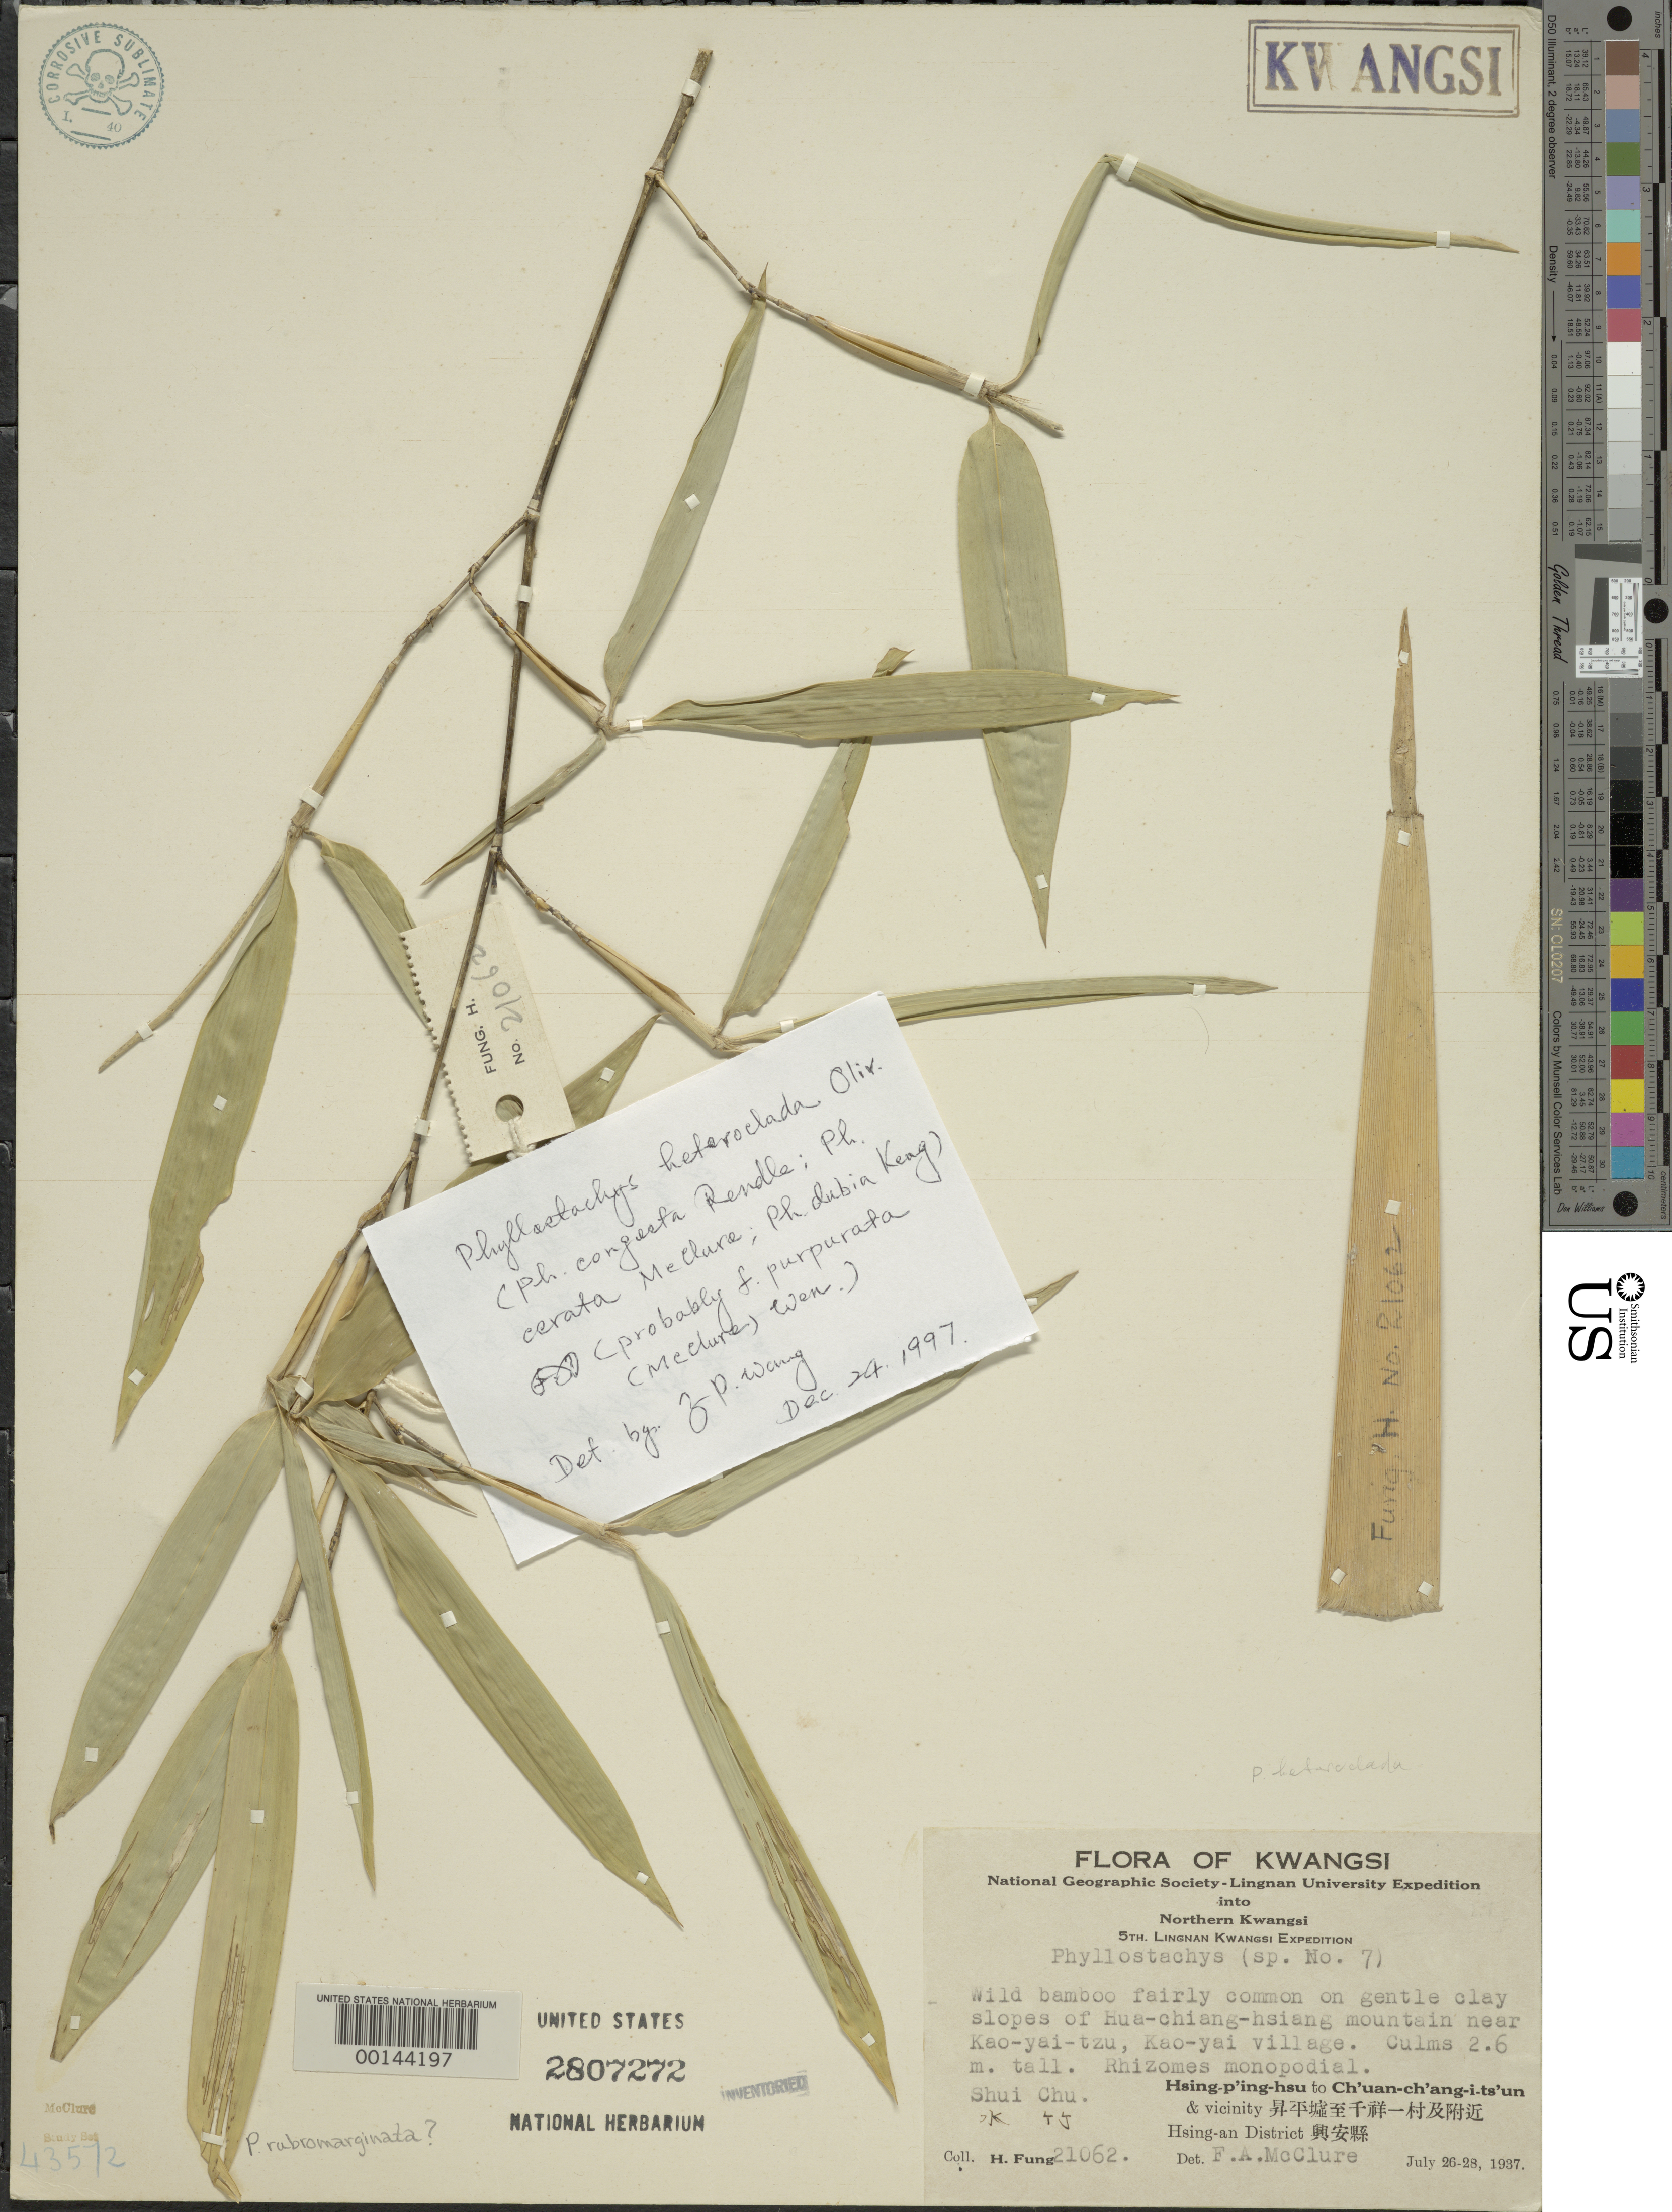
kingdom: Plantae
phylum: Tracheophyta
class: Liliopsida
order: Poales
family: Poaceae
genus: Phyllostachys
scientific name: Phyllostachys rubromarginata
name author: McClure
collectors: H. L. Fung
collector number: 21062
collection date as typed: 26 Jul 1937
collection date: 1937-07-26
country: China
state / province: Jiangxi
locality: Hsing-an, hsing-p'ing-hsu/ch'uan-ch'ang-i-ts'un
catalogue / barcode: US 2807272